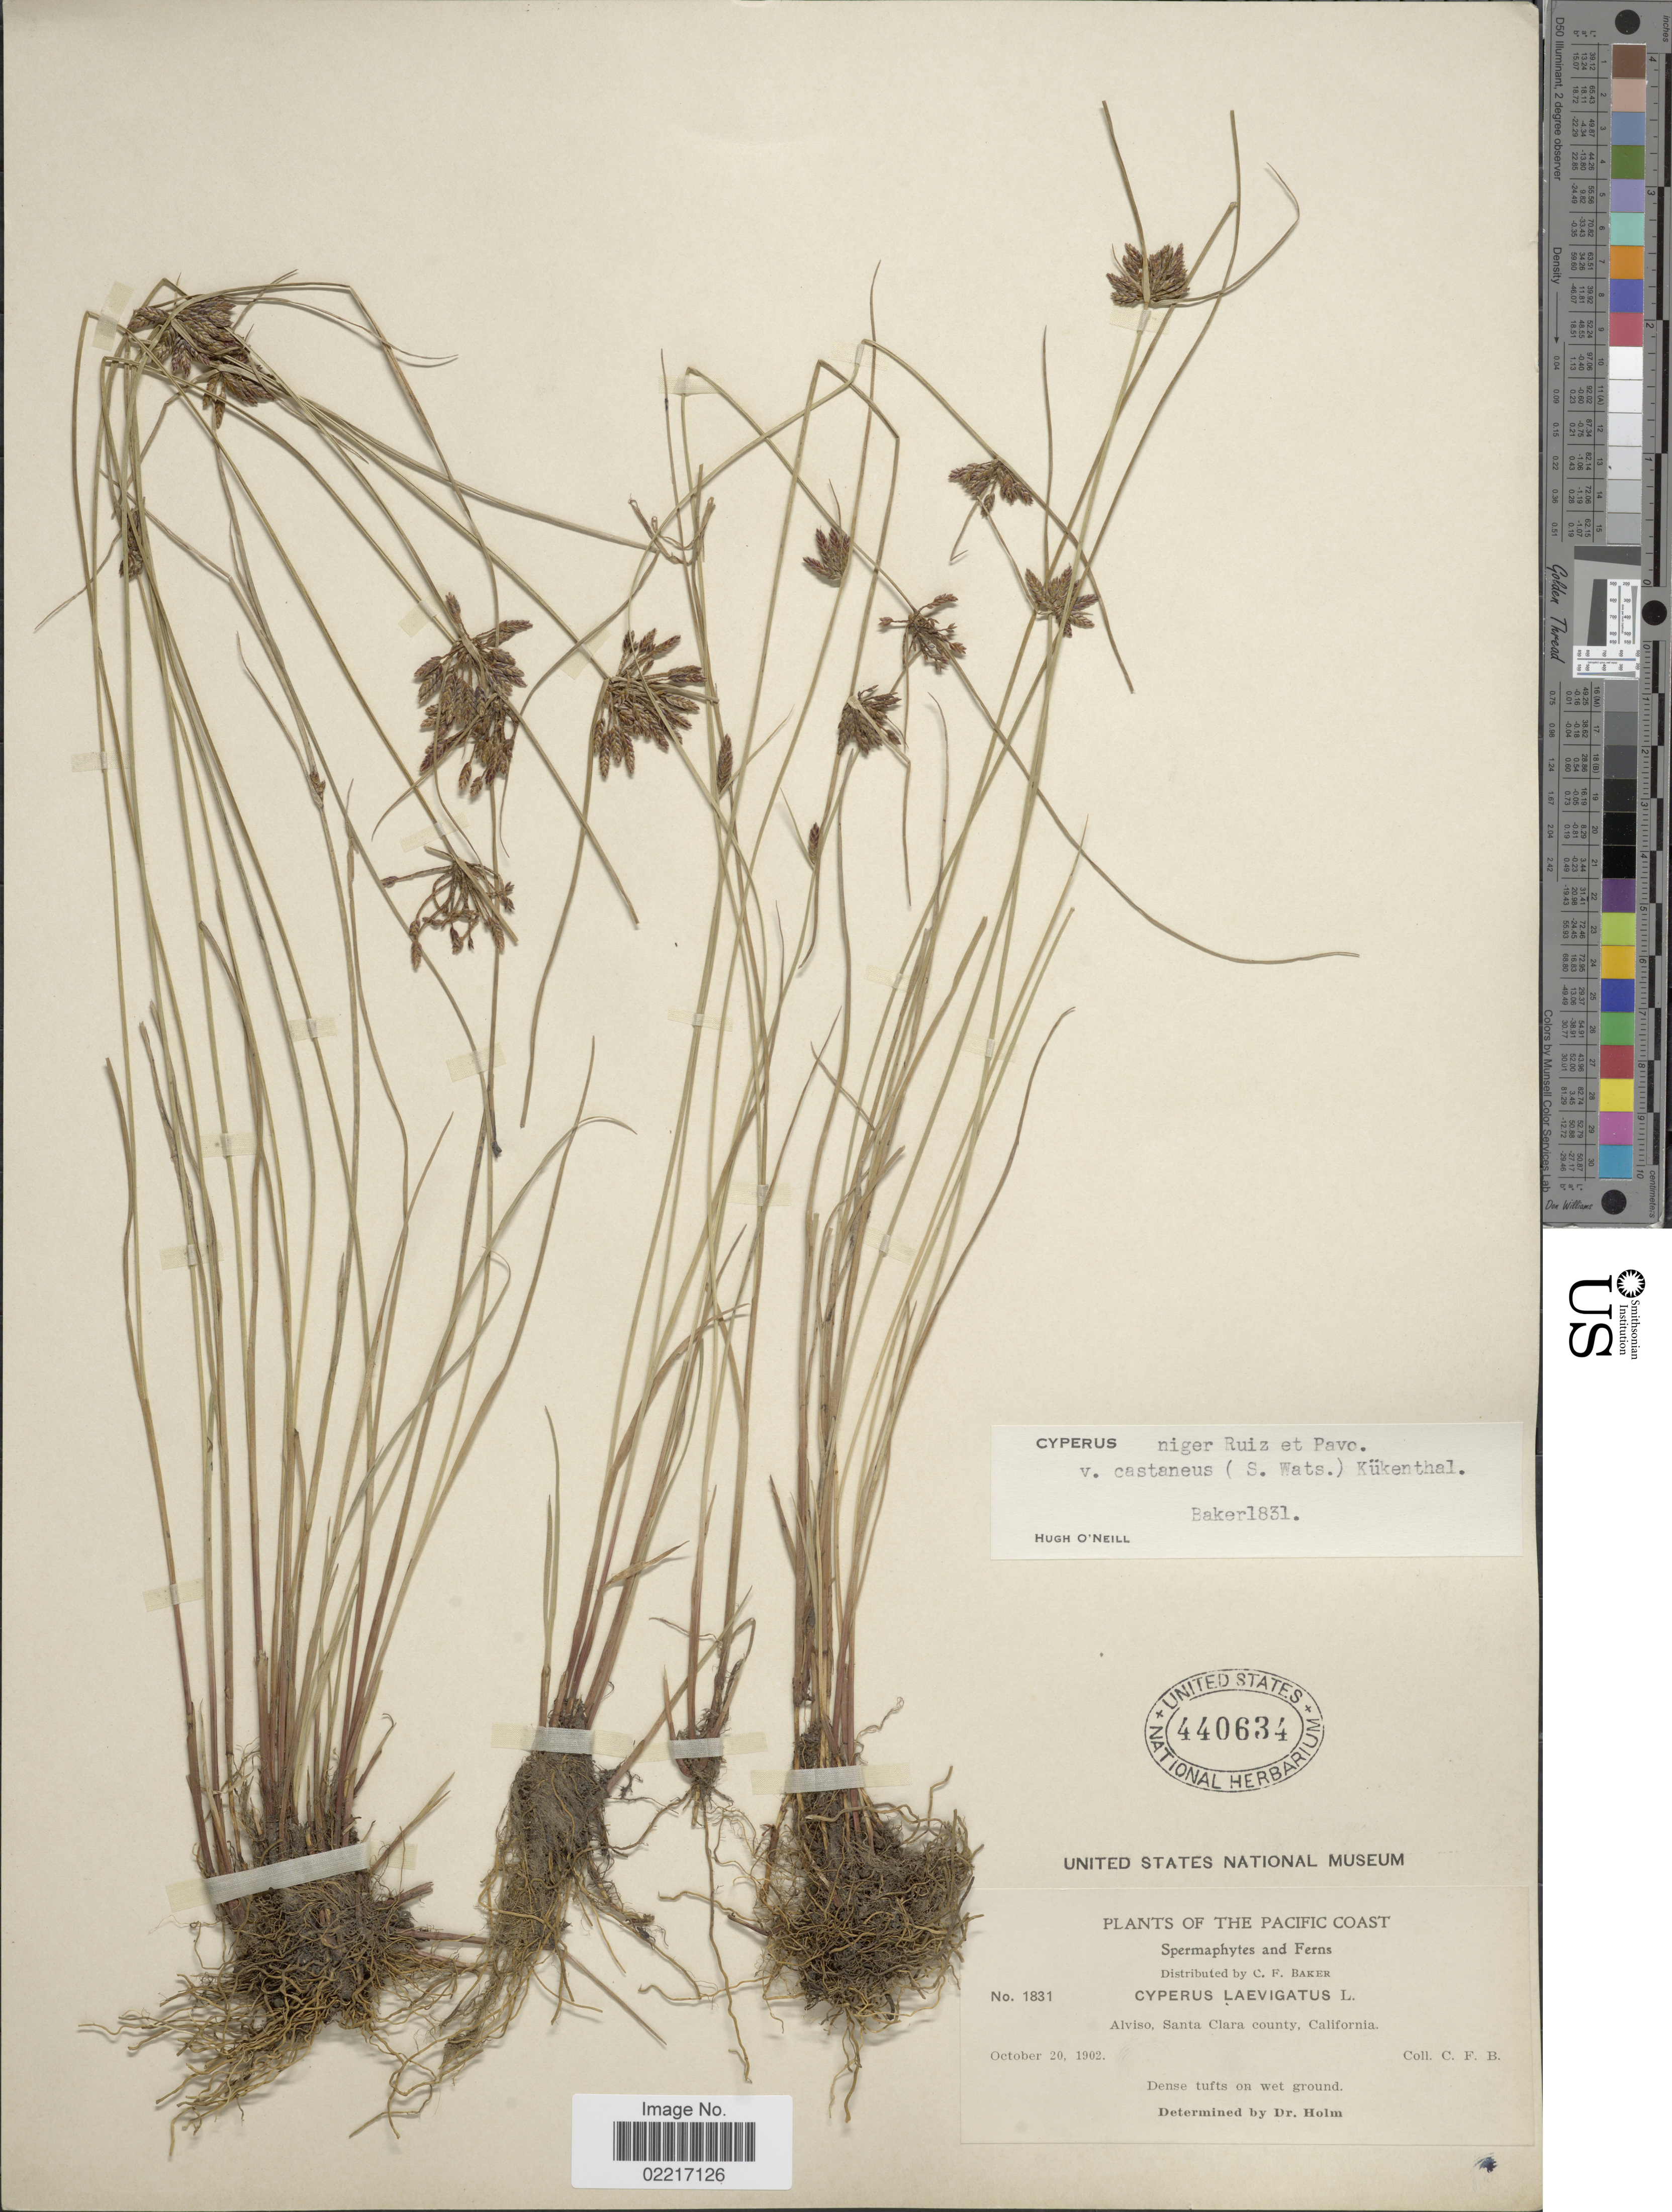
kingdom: Plantae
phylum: Tracheophyta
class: Liliopsida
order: Poales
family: Cyperaceae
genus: Cyperus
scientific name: Cyperus niger var. castaneus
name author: (S. Watson) Kük.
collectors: C. F. Baker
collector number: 1831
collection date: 1902-10-20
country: United States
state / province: California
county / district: Santa Clara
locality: Pacific Coast, Alviso, Santa Clara county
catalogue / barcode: US 440634